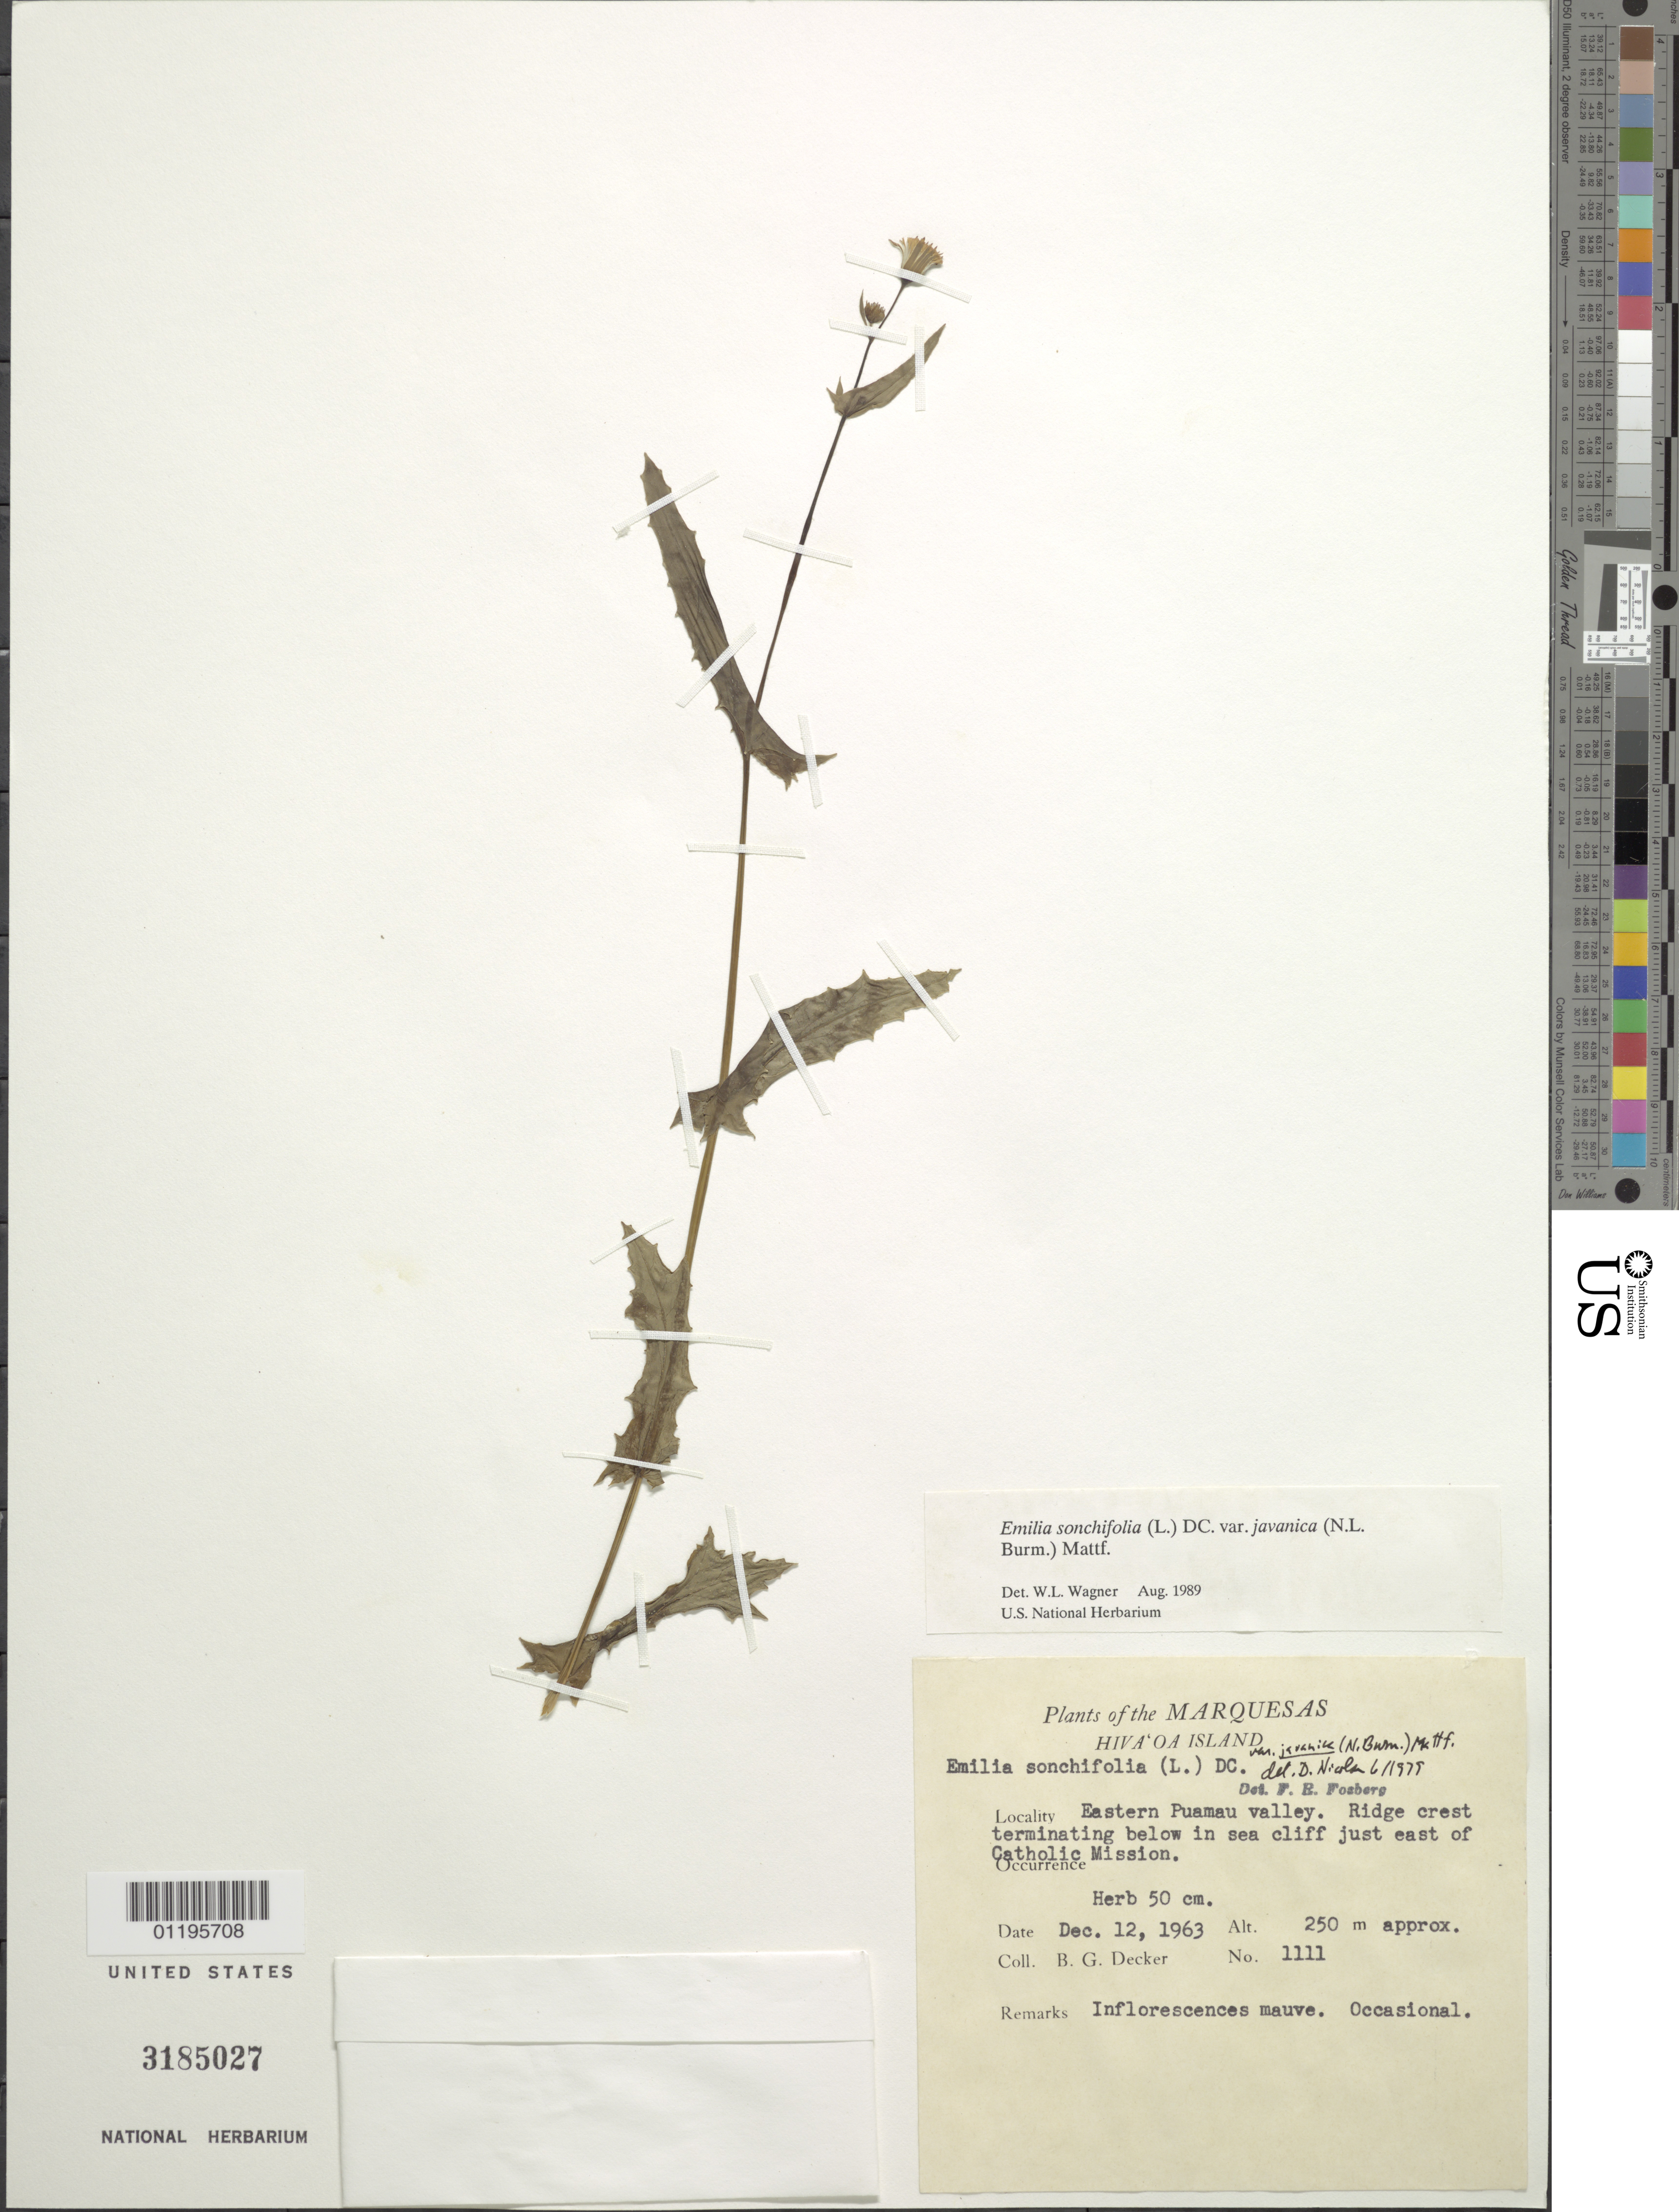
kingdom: Plantae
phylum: Tracheophyta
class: Magnoliopsida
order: Asterales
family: Asteraceae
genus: Emilia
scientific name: Emilia sonchifolia var. javanica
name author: (Burm. f.) Mattf.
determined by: Wagner, W. L., (BOT), Smithsonian Institution - National Museum of Natural History (UNITED STATES)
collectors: B. G. Decker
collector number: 1111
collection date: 1963-12-12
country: French Polynesia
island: Hiva Oa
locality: E Puamau Valley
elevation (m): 250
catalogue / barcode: US 3185027